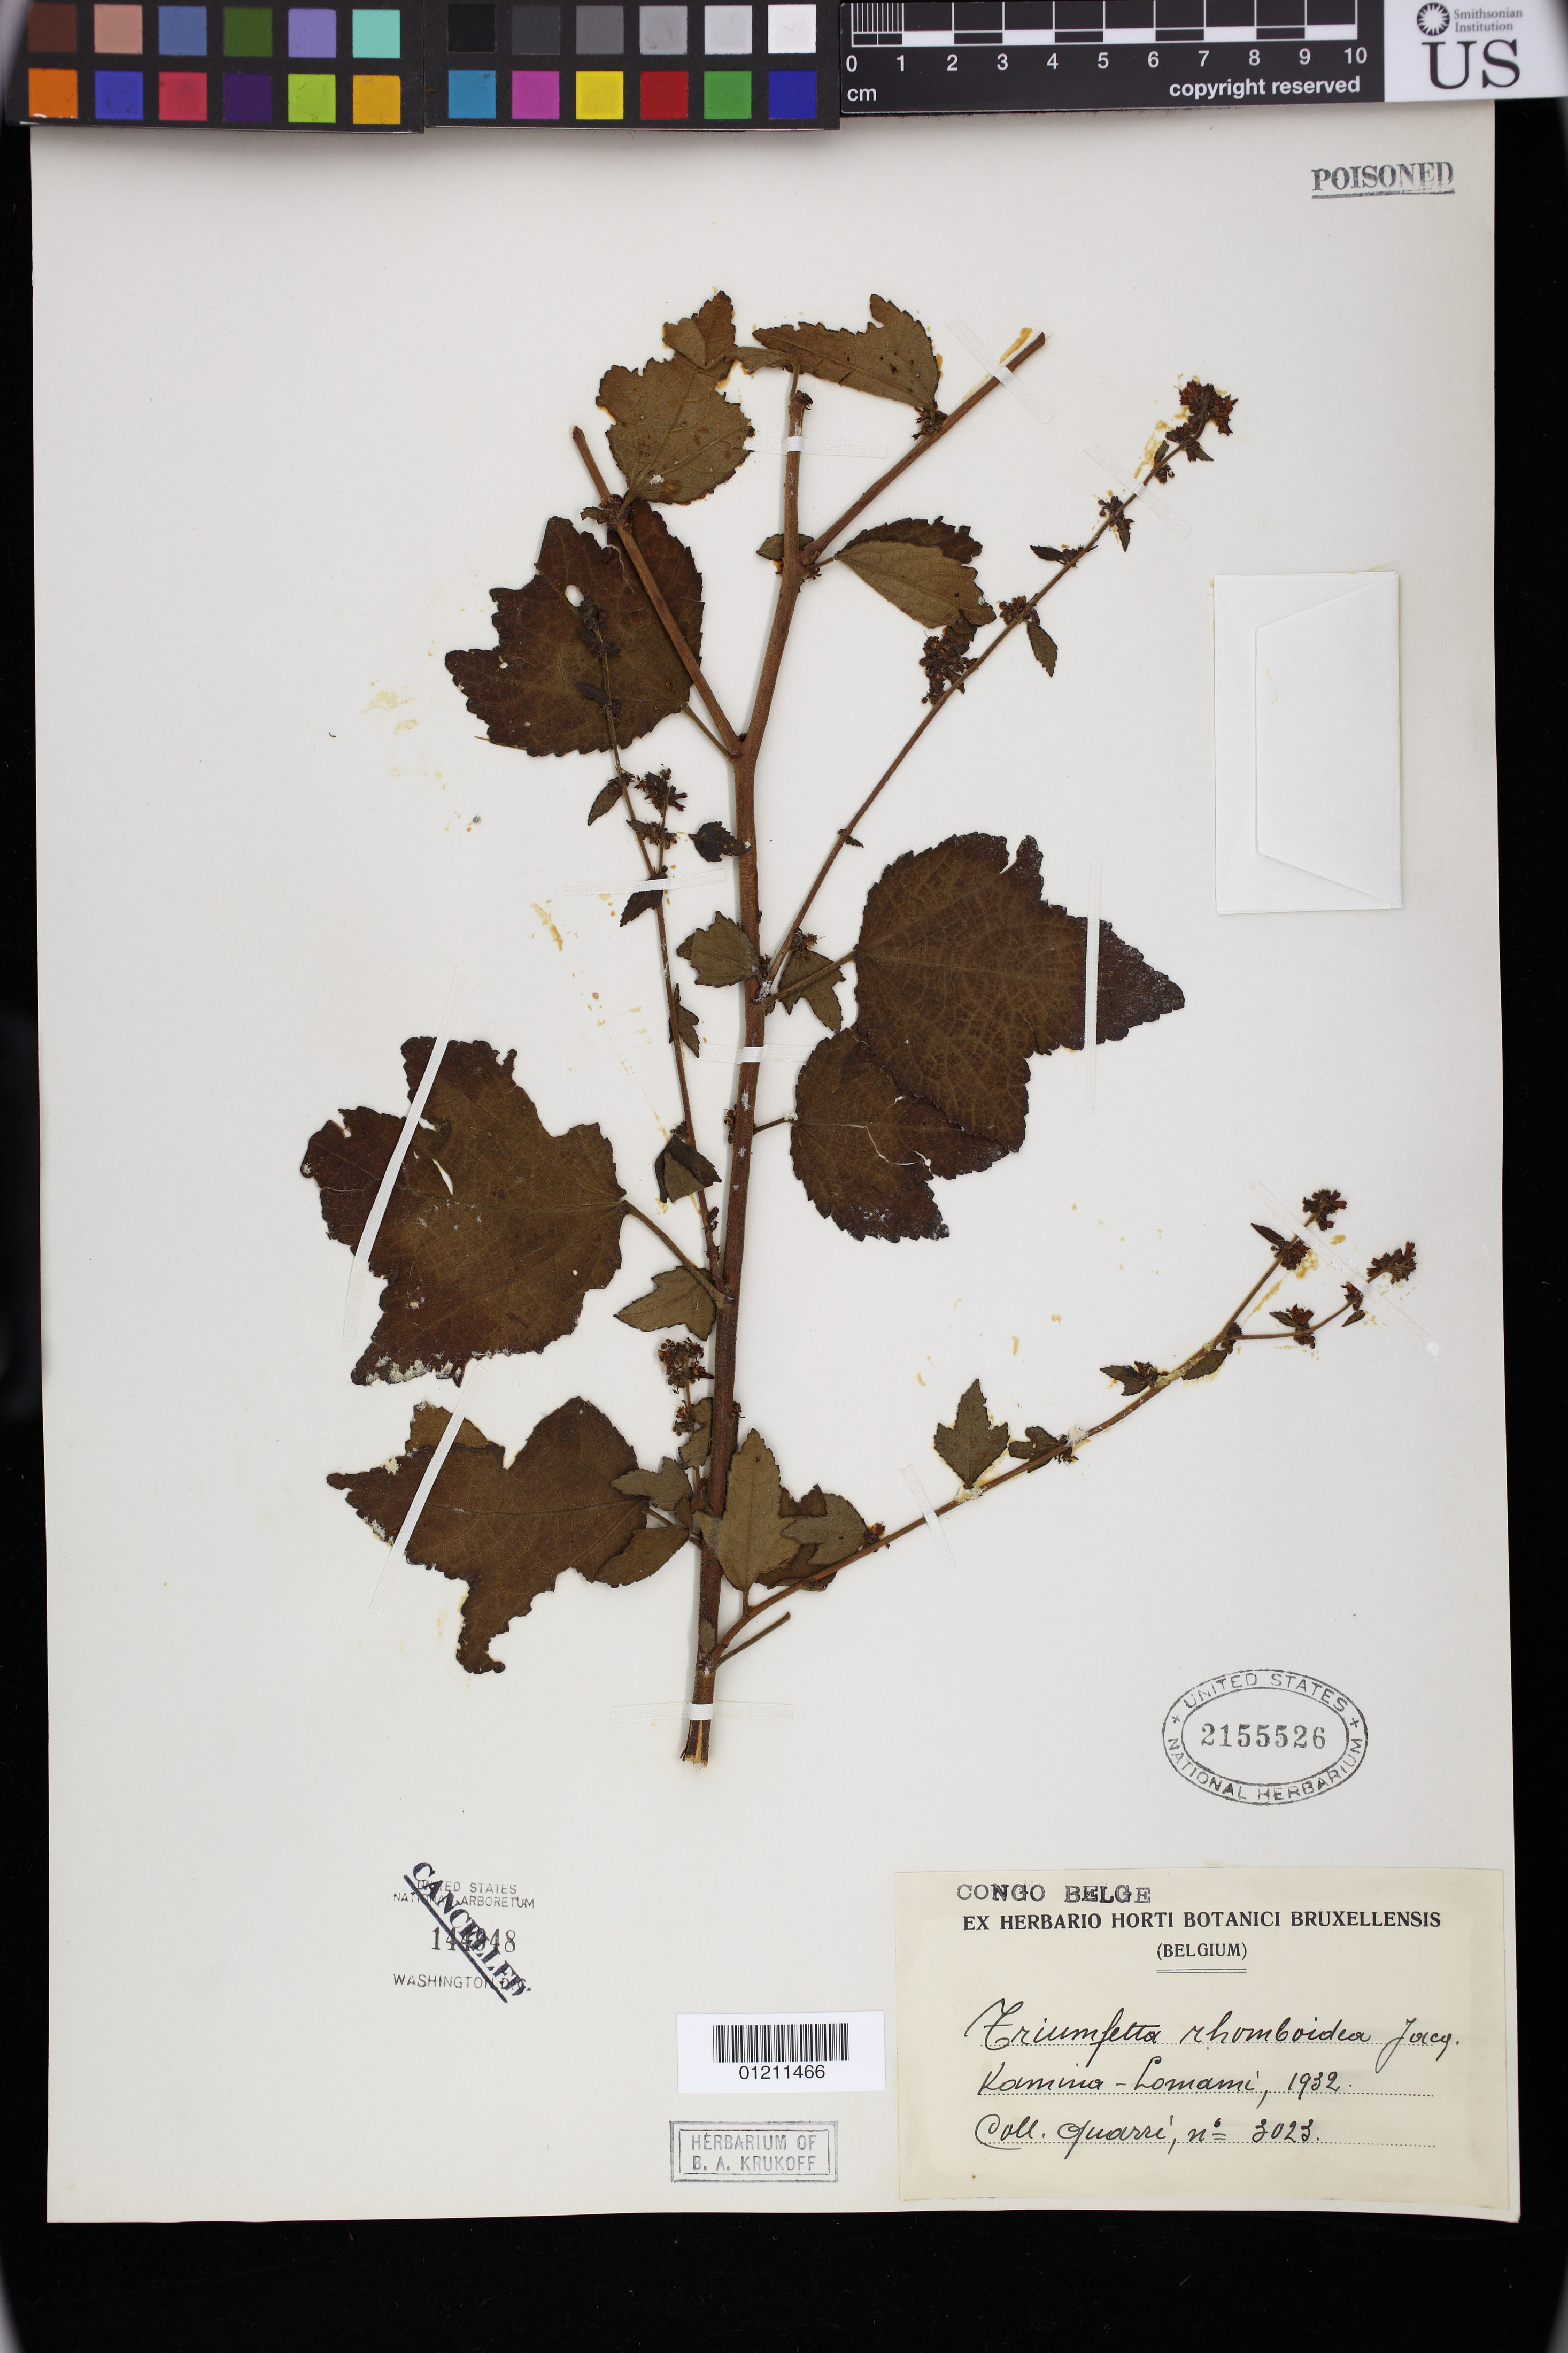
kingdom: Plantae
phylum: Tracheophyta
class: Magnoliopsida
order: Malvales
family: Malvaceae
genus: Triumfetta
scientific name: Triumfetta rhomboidea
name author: Jacq.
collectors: -. Quarre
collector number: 3023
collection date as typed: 1932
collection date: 1932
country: Congo, Democratic Republic of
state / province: Haut-Lomami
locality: Congo Belge: Kamina - Lomami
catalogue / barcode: US 2155526